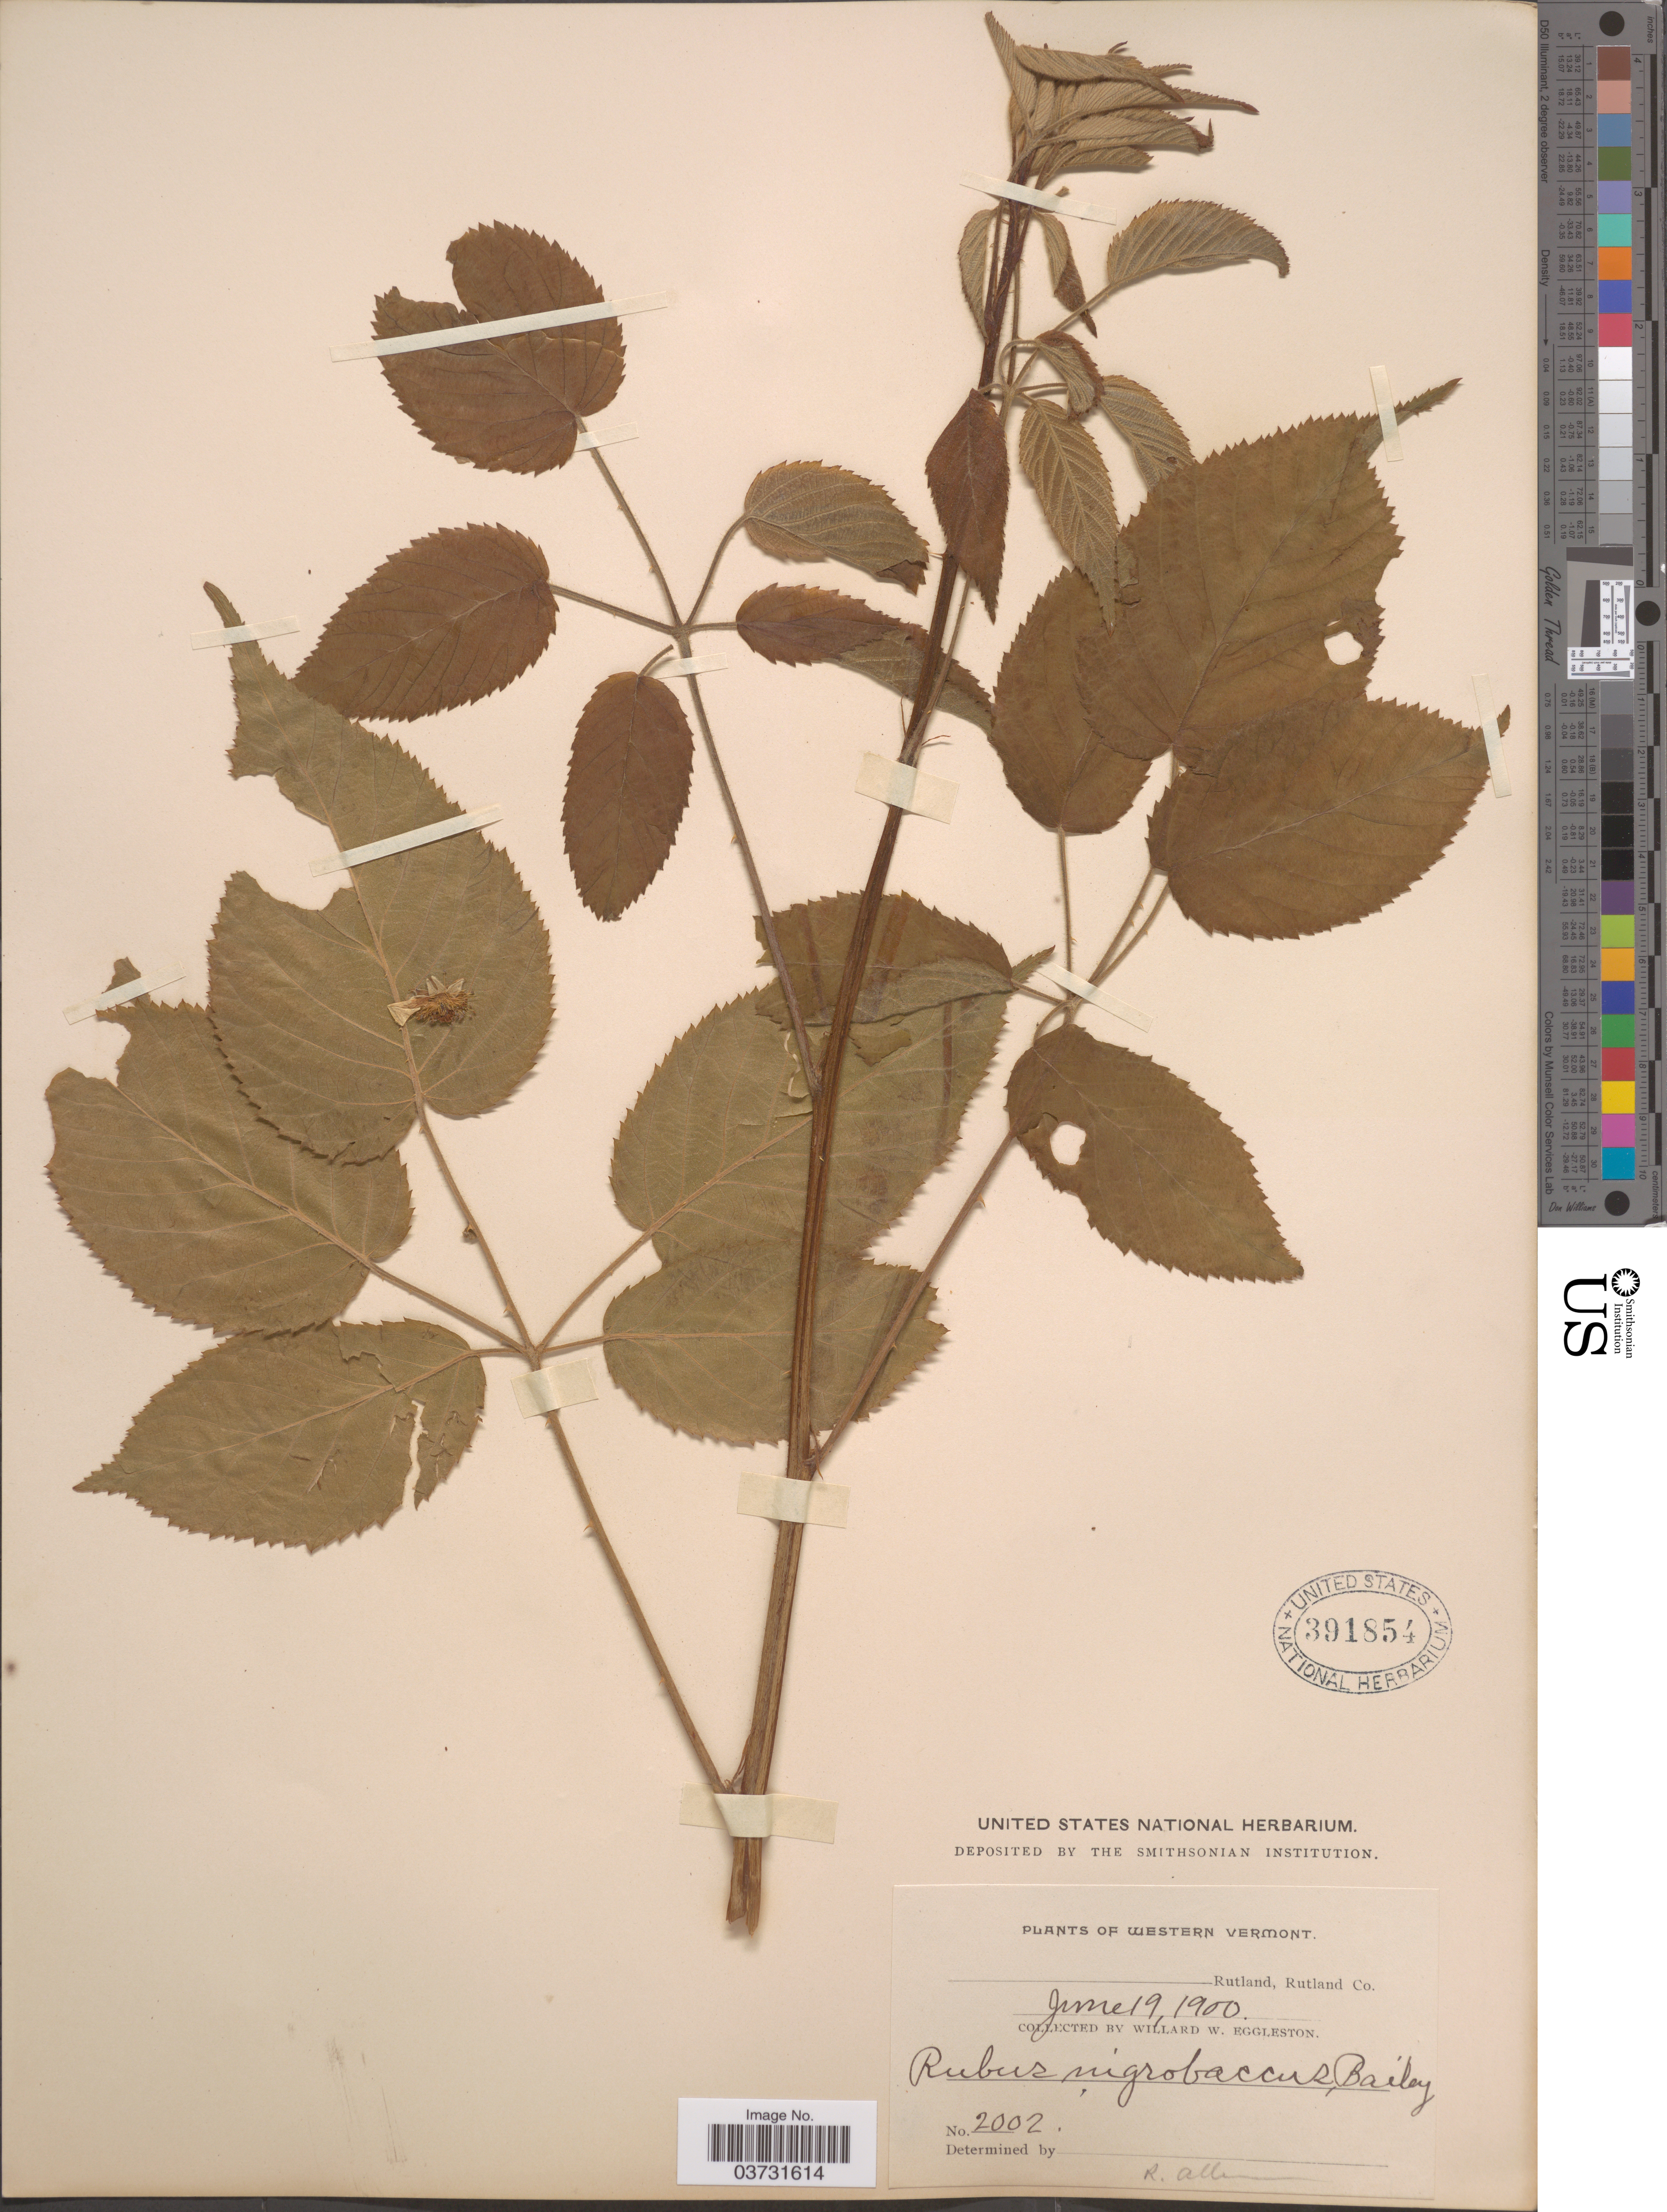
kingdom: Plantae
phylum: Tracheophyta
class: Magnoliopsida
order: Rosales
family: Rosaceae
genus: Rubus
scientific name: Rubus nigrobaccus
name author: L.H. Bailey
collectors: W. W. Eggleston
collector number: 2002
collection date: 1900-06-19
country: United States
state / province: Vermont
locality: Western Vermont. Rutland, Rutland Co.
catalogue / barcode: US 391854